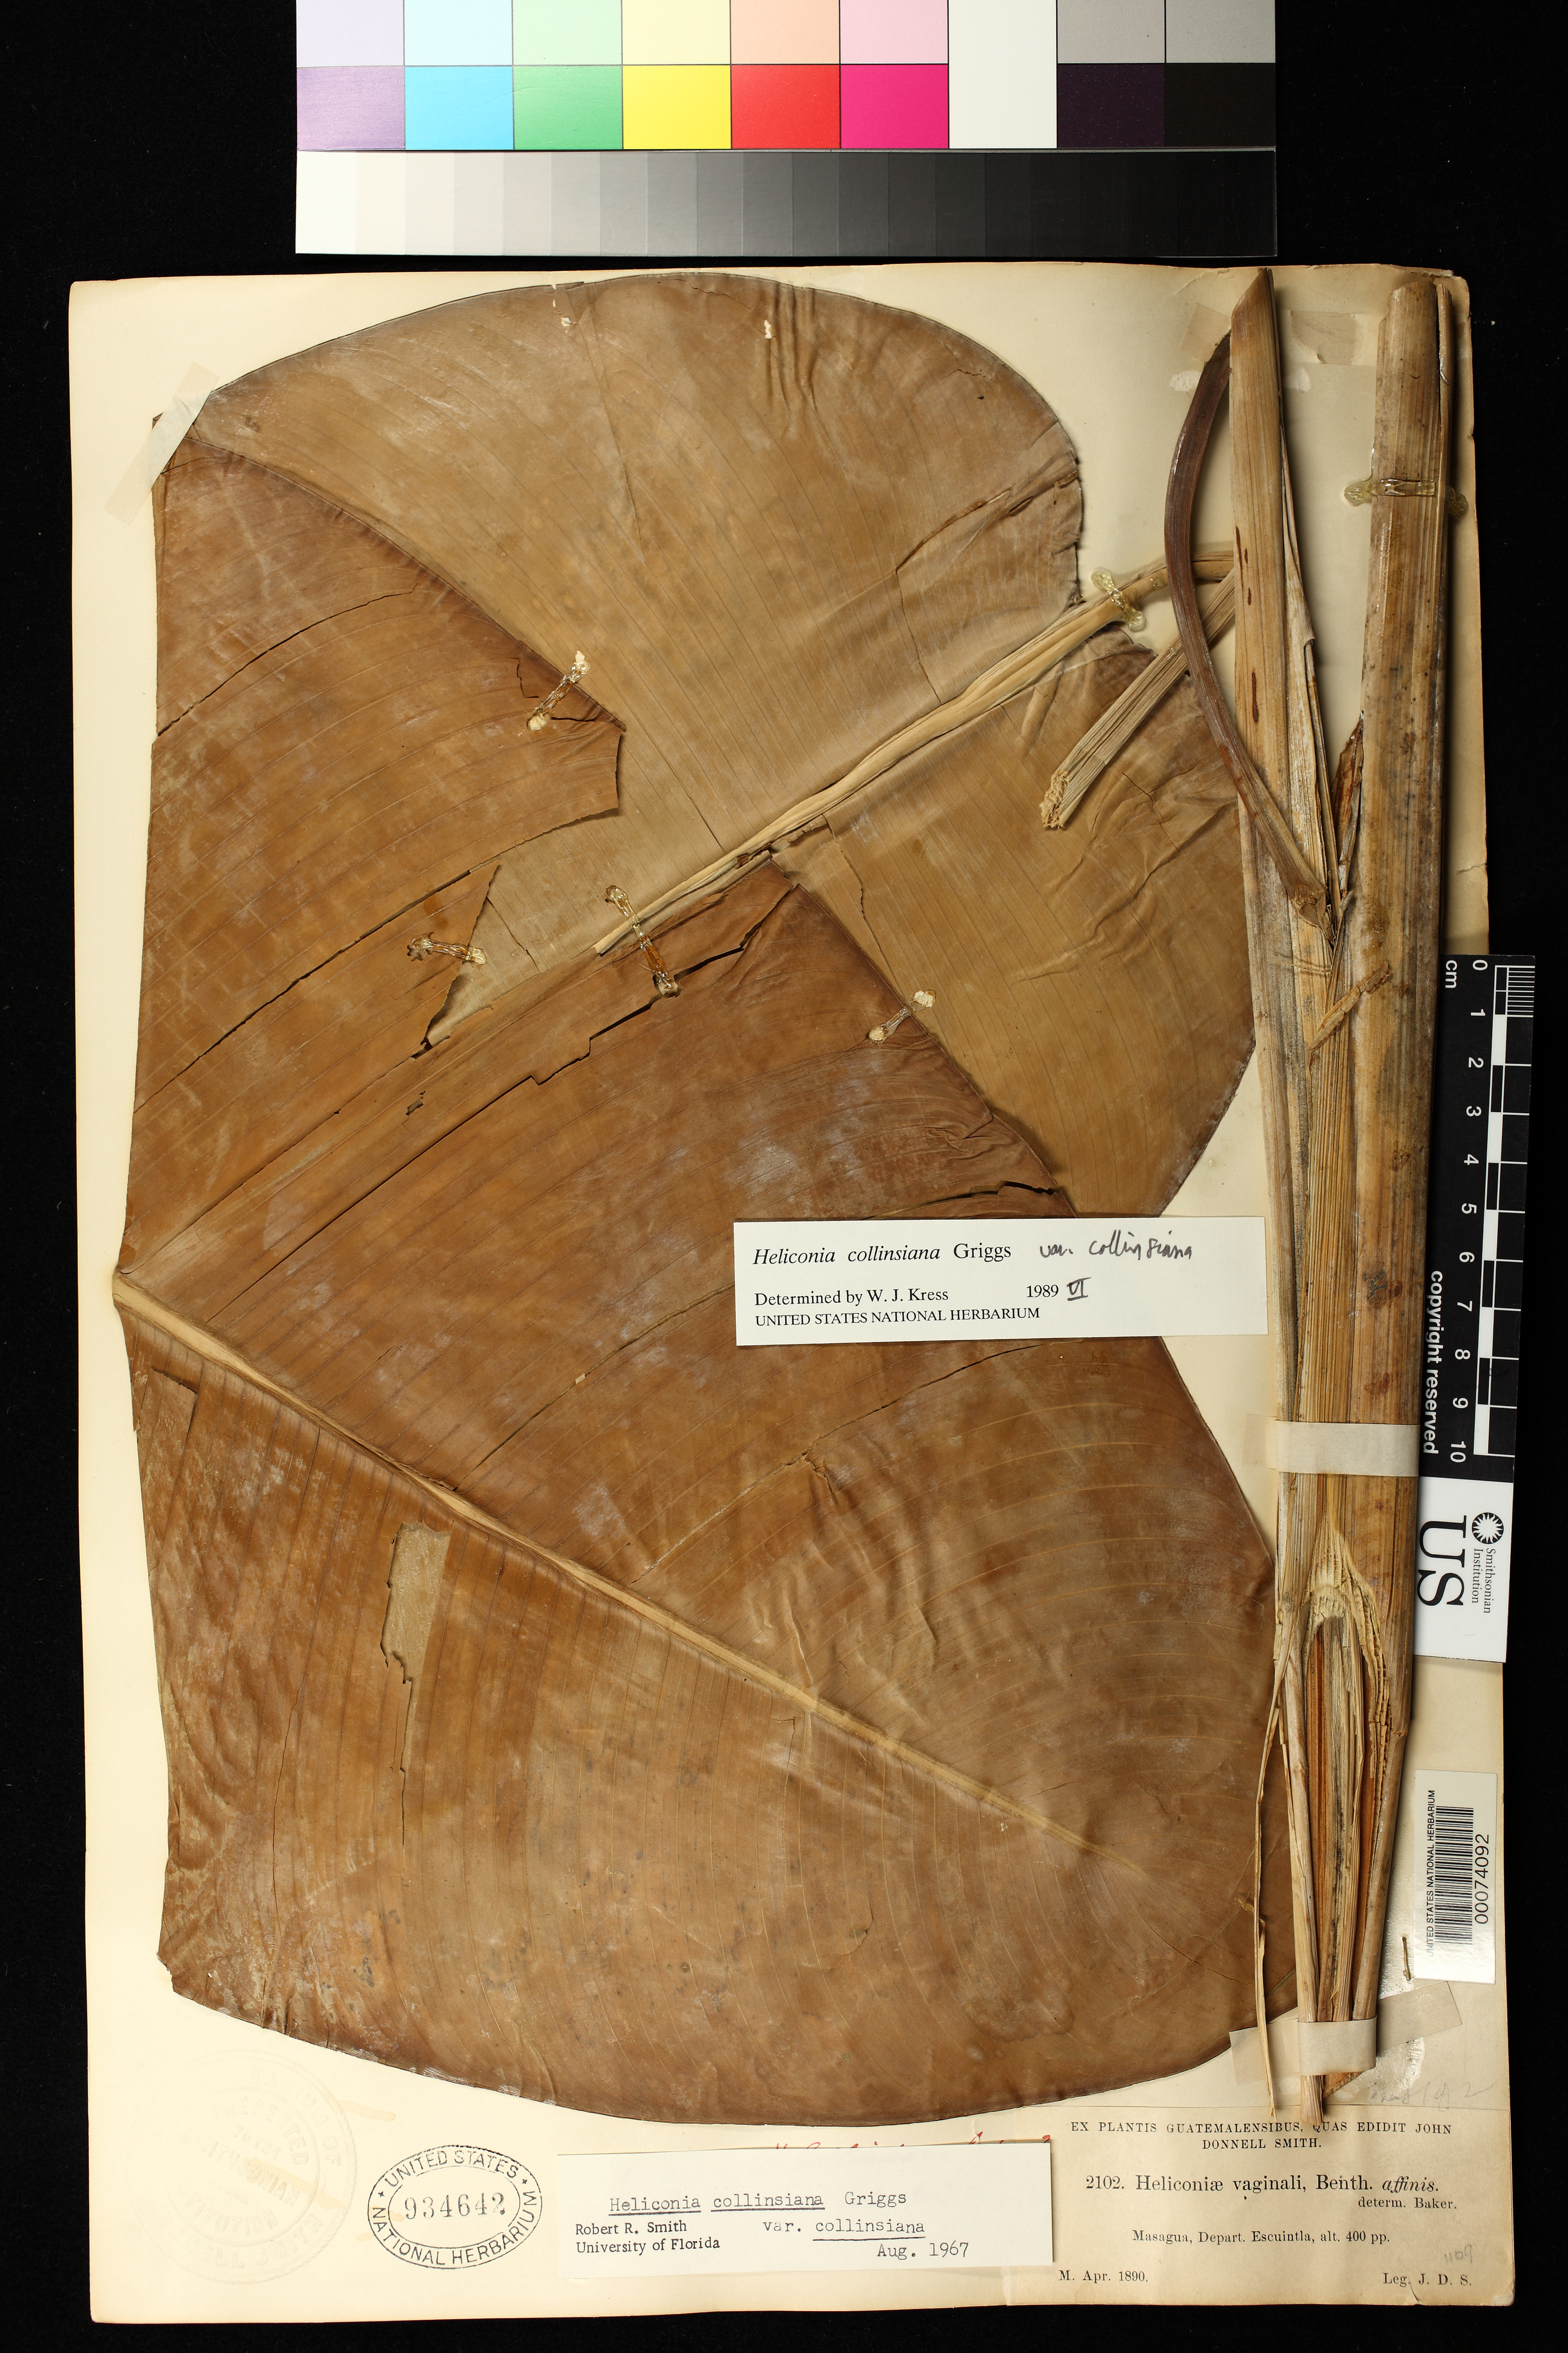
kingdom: Plantae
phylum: Tracheophyta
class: Liliopsida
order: Zingiberales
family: Heliconiaceae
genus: Heliconia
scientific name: Heliconia collinsiana var. collinsiana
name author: R.F. Griggs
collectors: J. Donnell Smith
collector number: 2102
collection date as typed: Apr 1890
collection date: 1890-04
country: Guatemala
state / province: Escuintla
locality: Masagua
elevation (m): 122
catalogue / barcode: US 934642